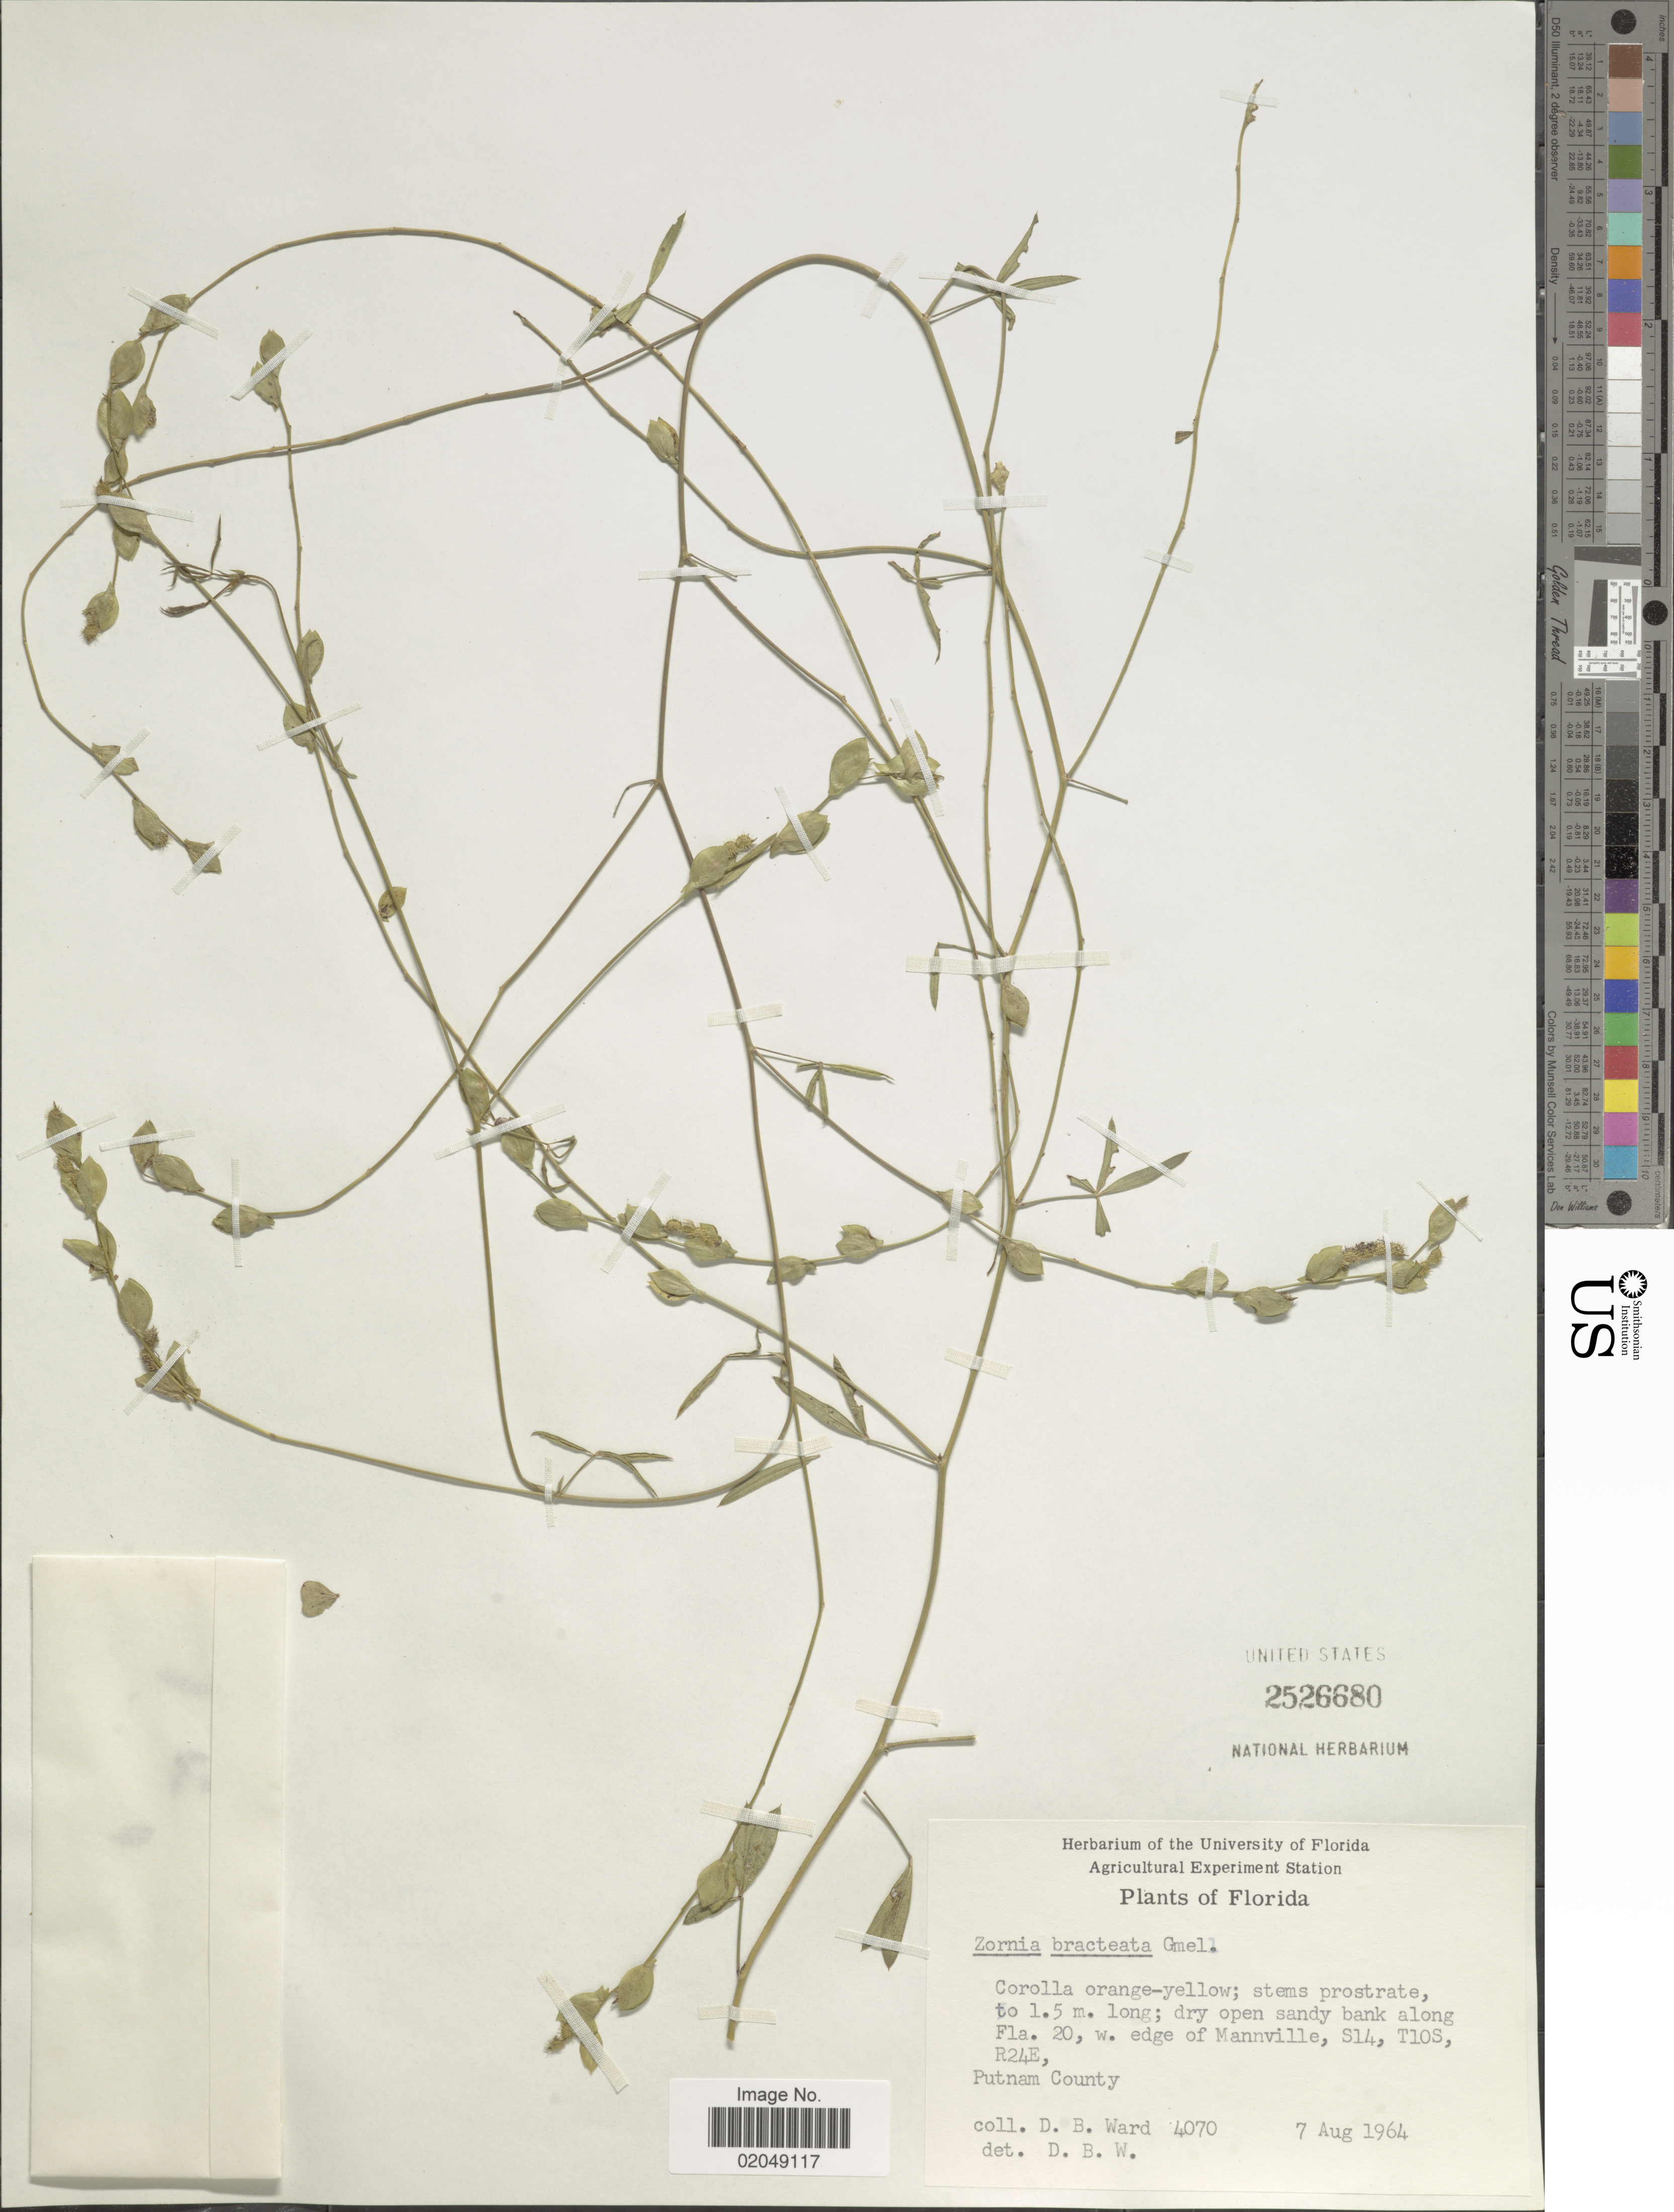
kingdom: Plantae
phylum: Tracheophyta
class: Magnoliopsida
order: Fabales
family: Fabaceae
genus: Zornia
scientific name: Zornia bracteata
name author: J.F. Gmel.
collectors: D. B. Ward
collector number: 4070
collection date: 1964-08-07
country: United States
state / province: Florida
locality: Along Fla 20, w. edge of Mannville, S14, T10S, R24E, Putnam County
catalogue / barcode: US 2526680